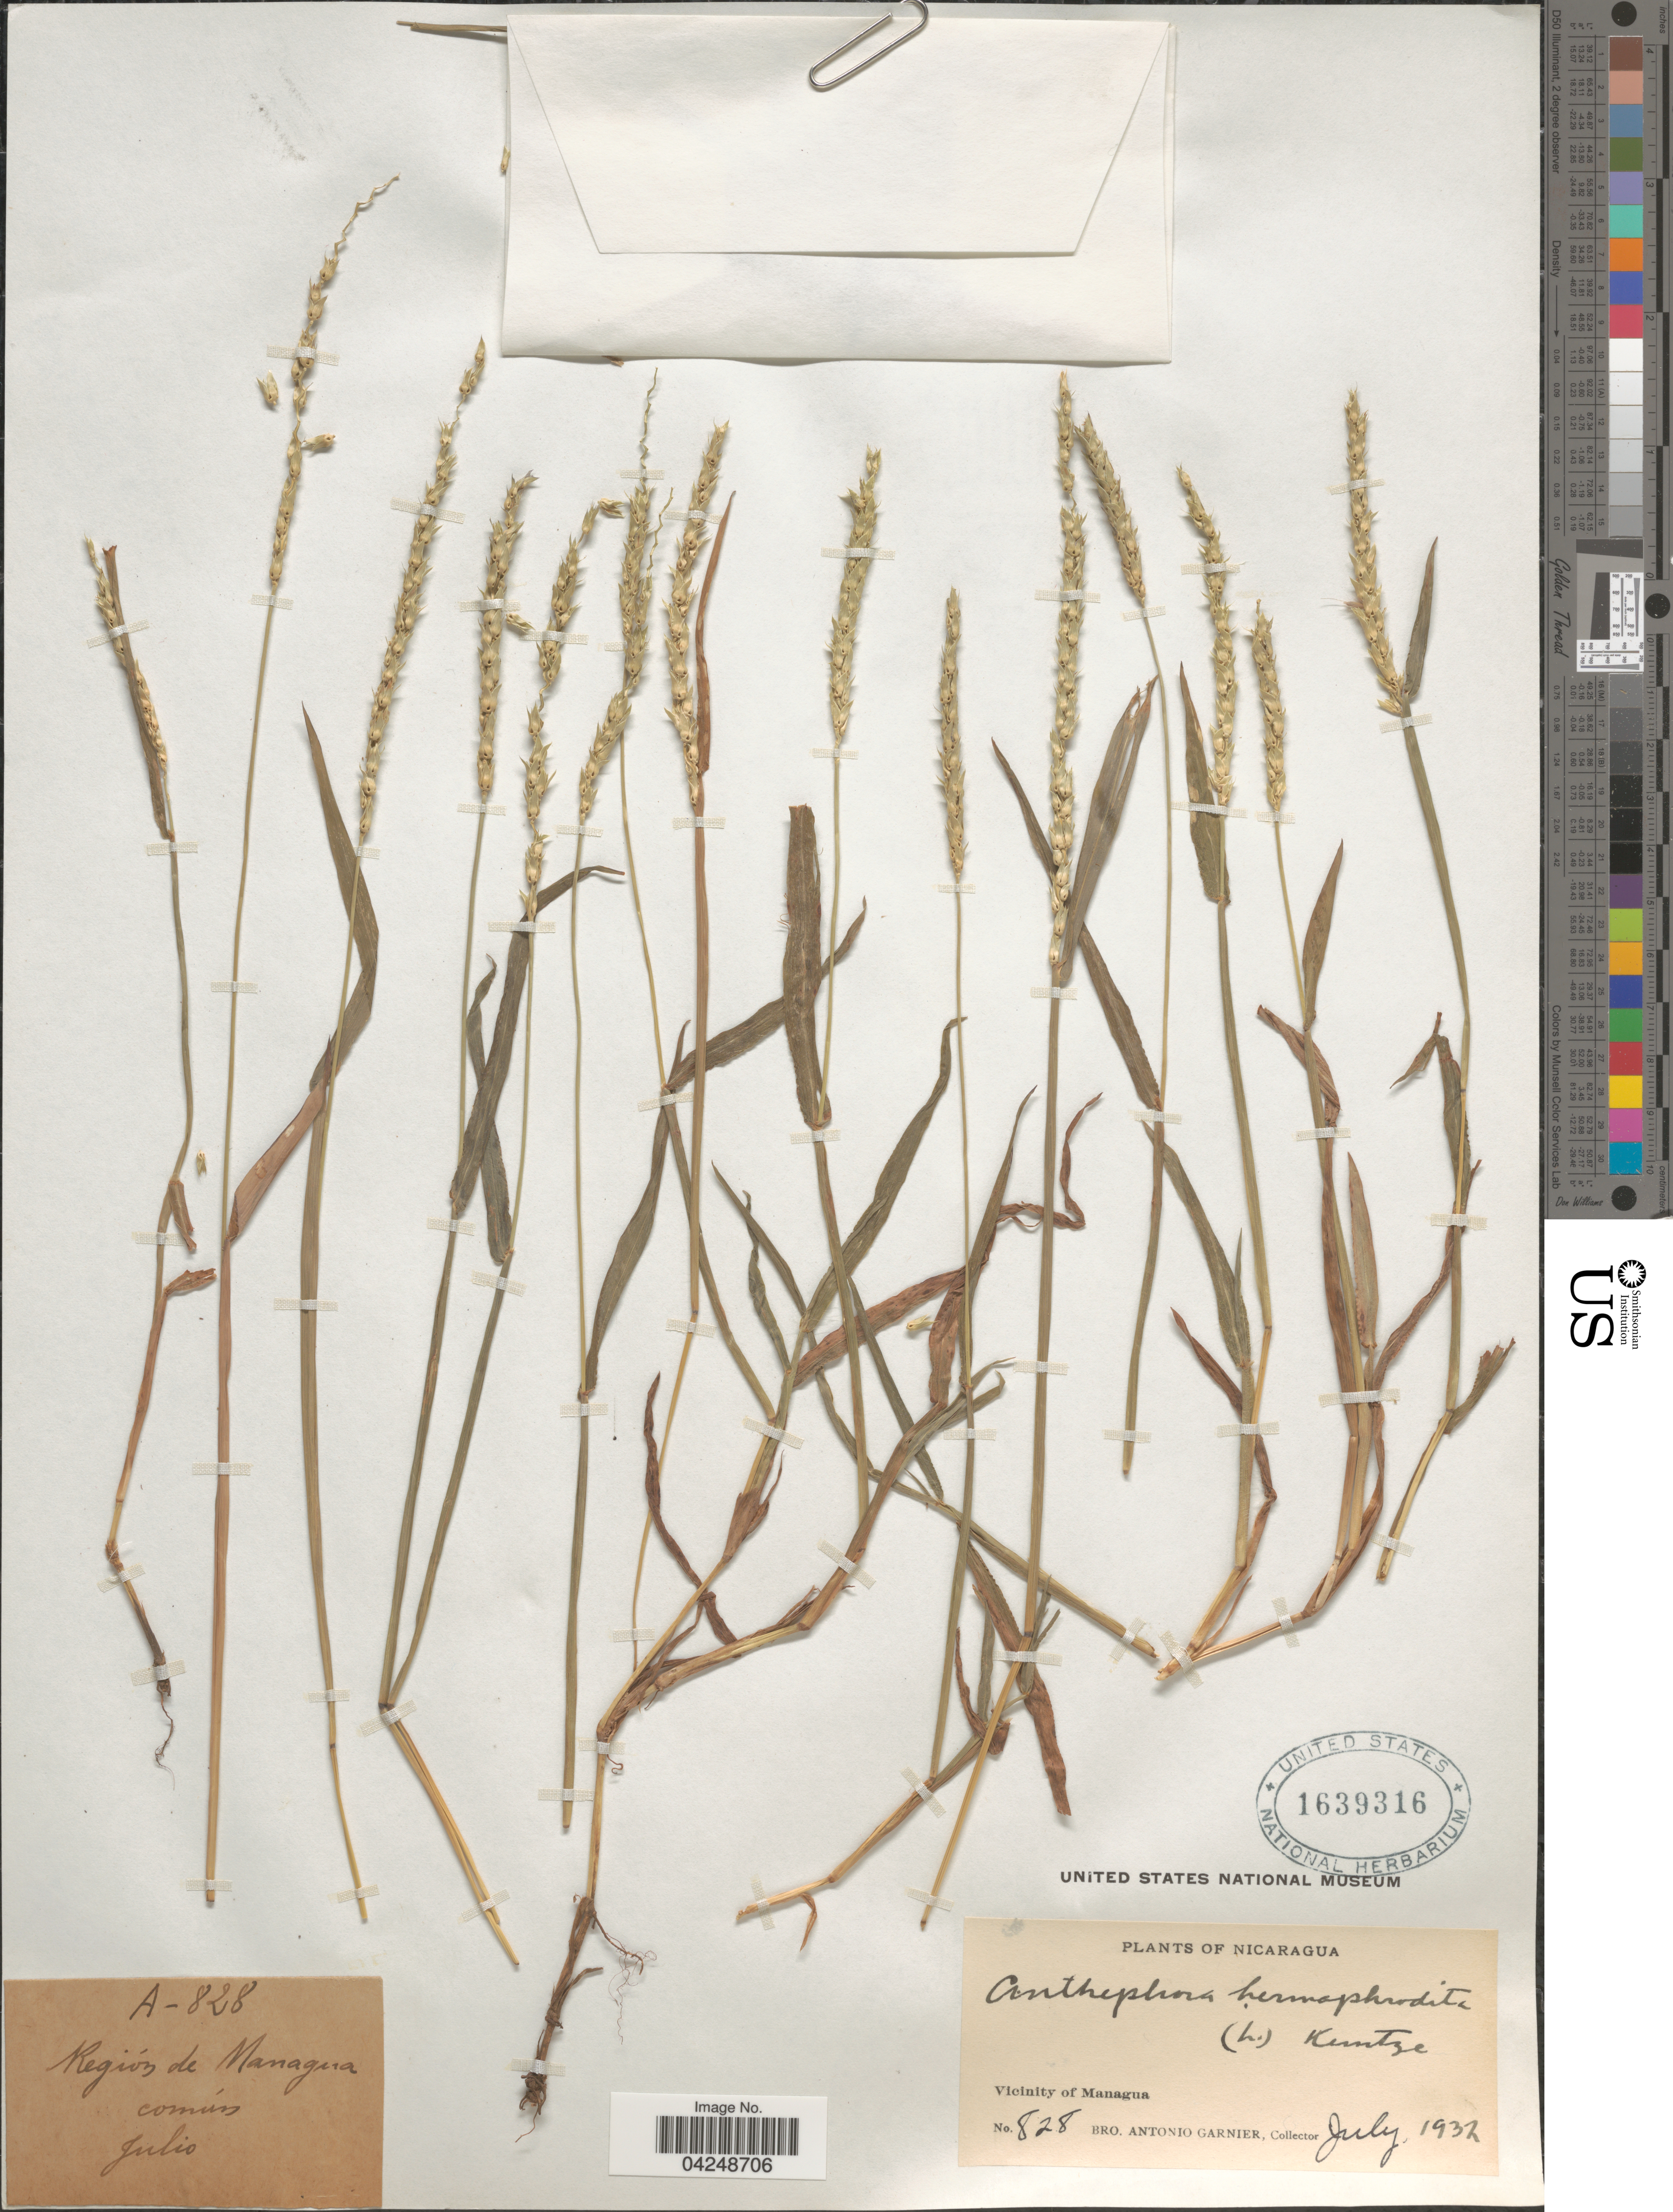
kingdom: Plantae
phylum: Tracheophyta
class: Liliopsida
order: Poales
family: Poaceae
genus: Anthephora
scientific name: Anthephora hermaphrodita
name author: (L.) Kuntze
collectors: Bro. A. Garnier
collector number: A-828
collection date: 1932-07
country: Nicaragua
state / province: Managua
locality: Región de Managua común.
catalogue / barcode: US 1639316